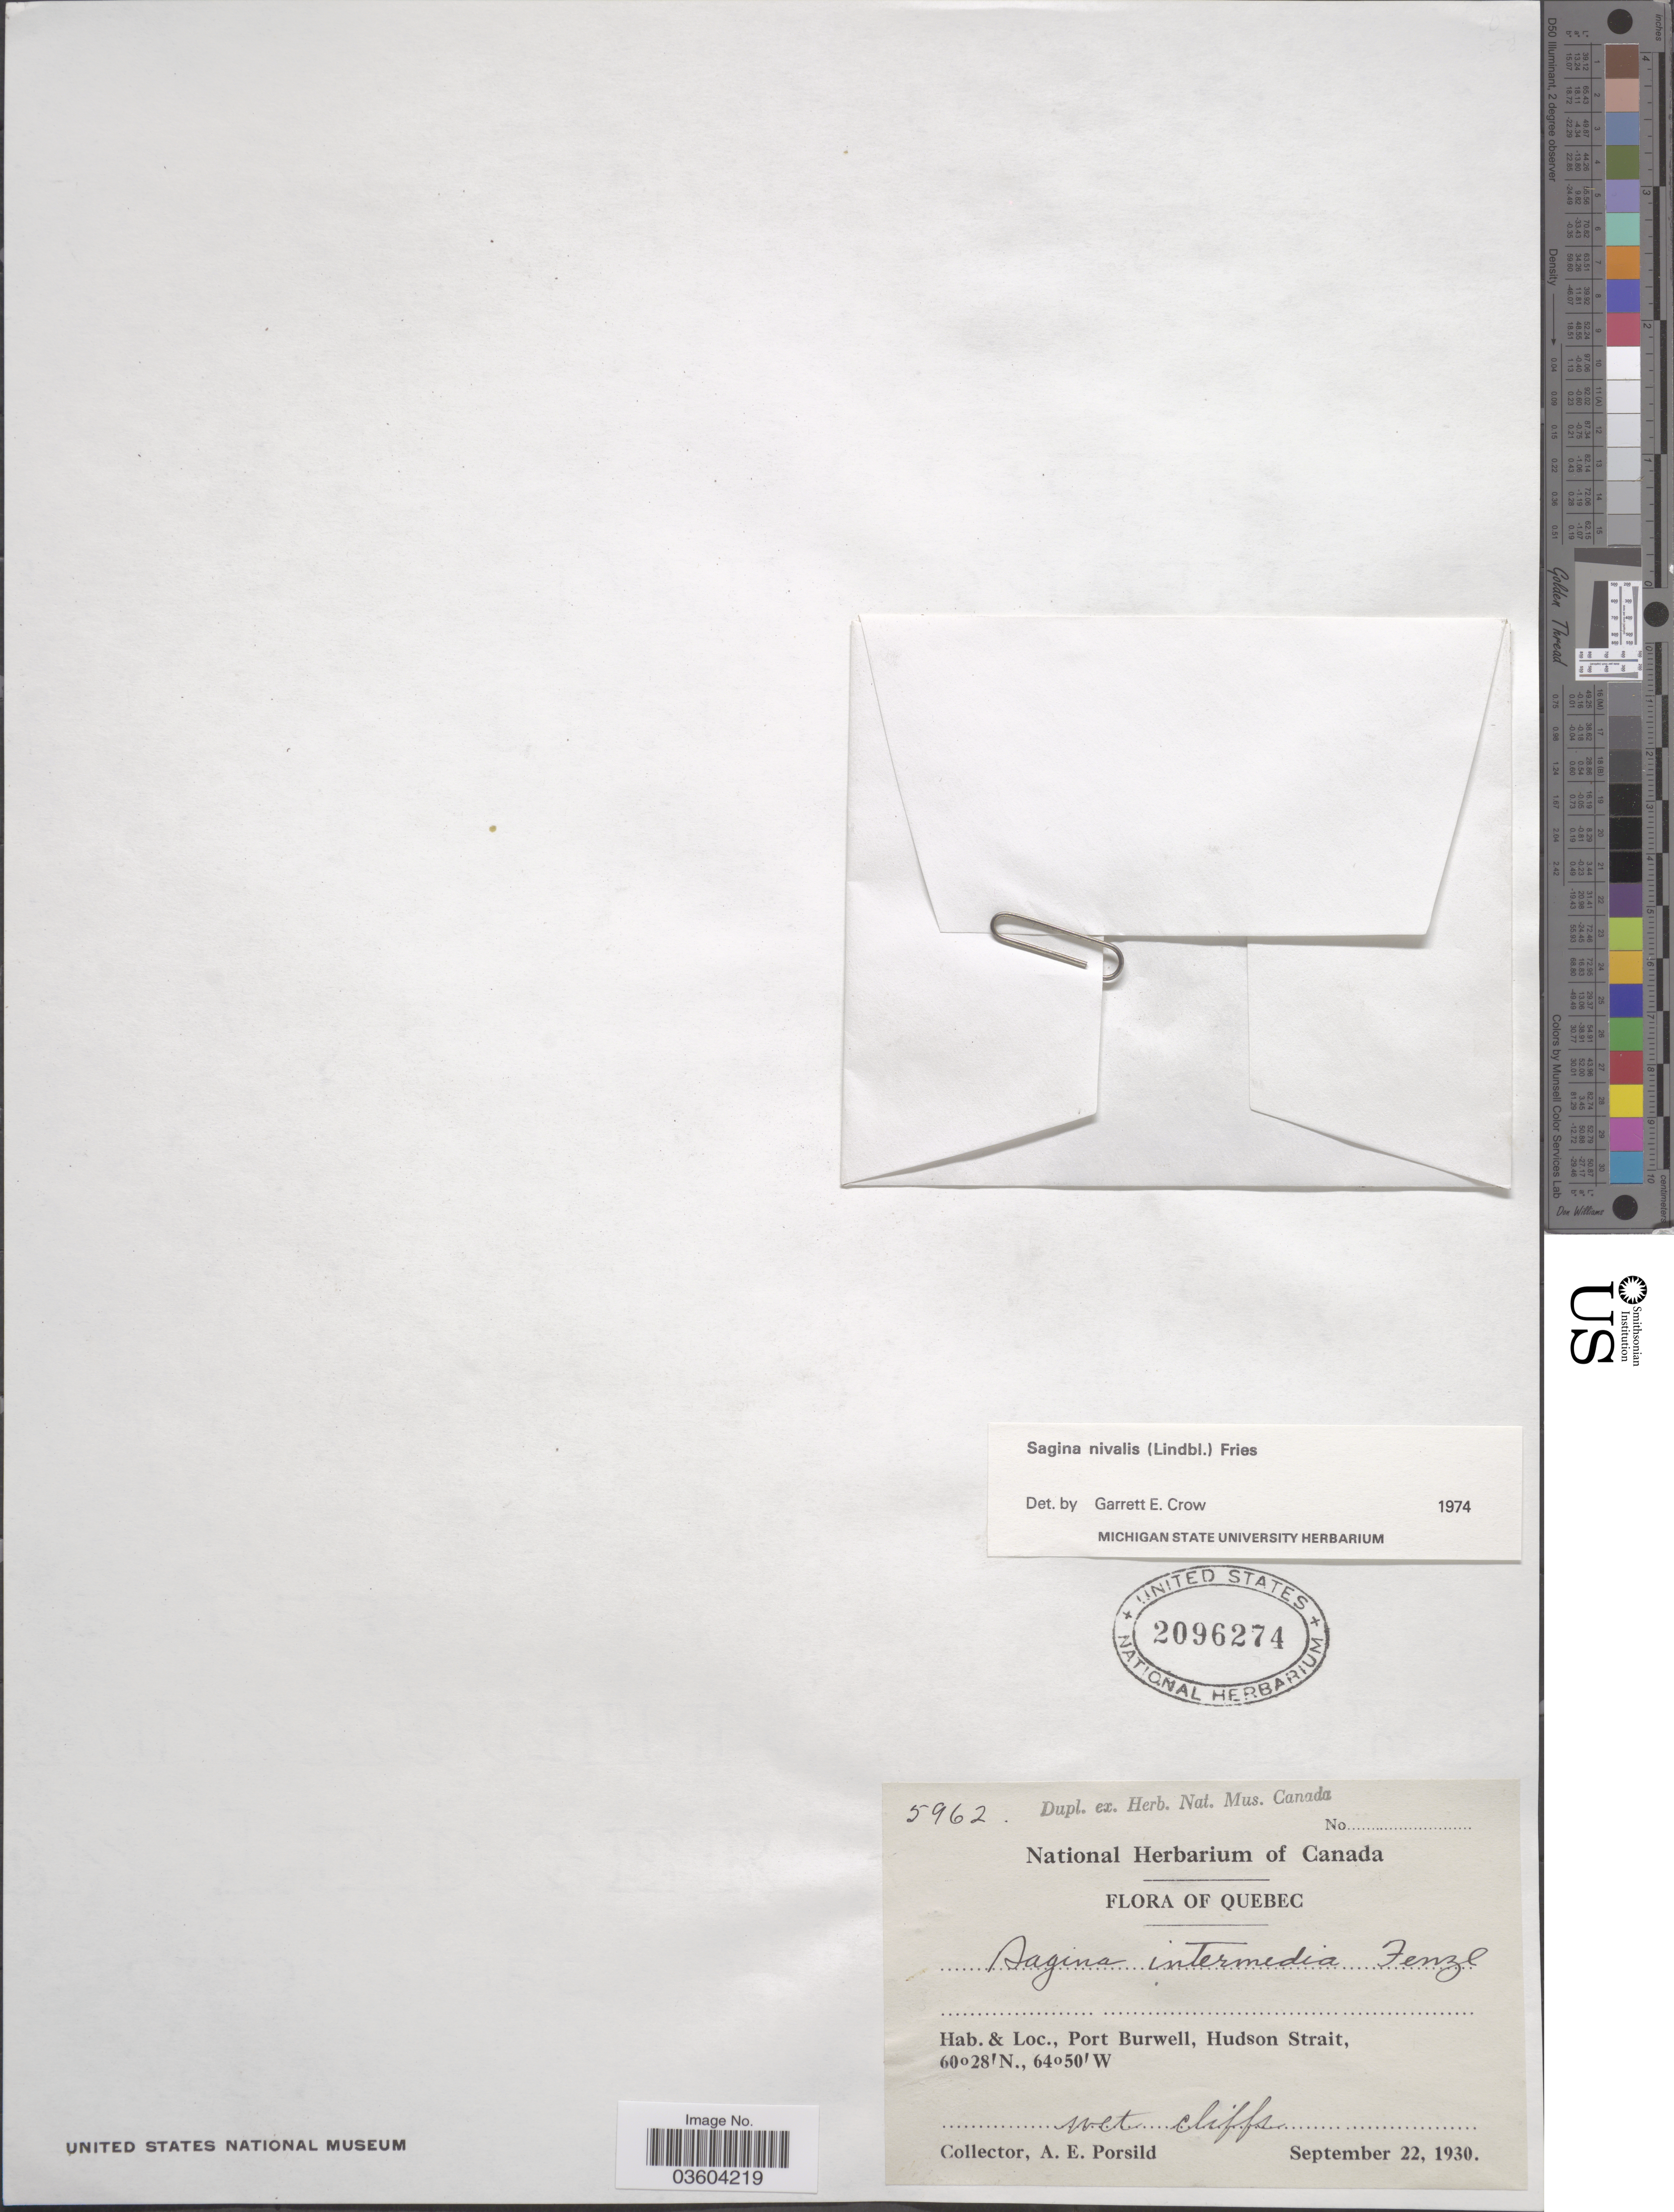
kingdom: Plantae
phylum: Tracheophyta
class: Magnoliopsida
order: Caryophyllales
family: Caryophyllaceae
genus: Sagina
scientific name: Sagina nivalis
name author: (Lindblom) Fr.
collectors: A. E. Porsild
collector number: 5962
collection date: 1930-09-22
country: Canada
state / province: Quebec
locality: Port Burwell, Hudson Strait.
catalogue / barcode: US 2096274